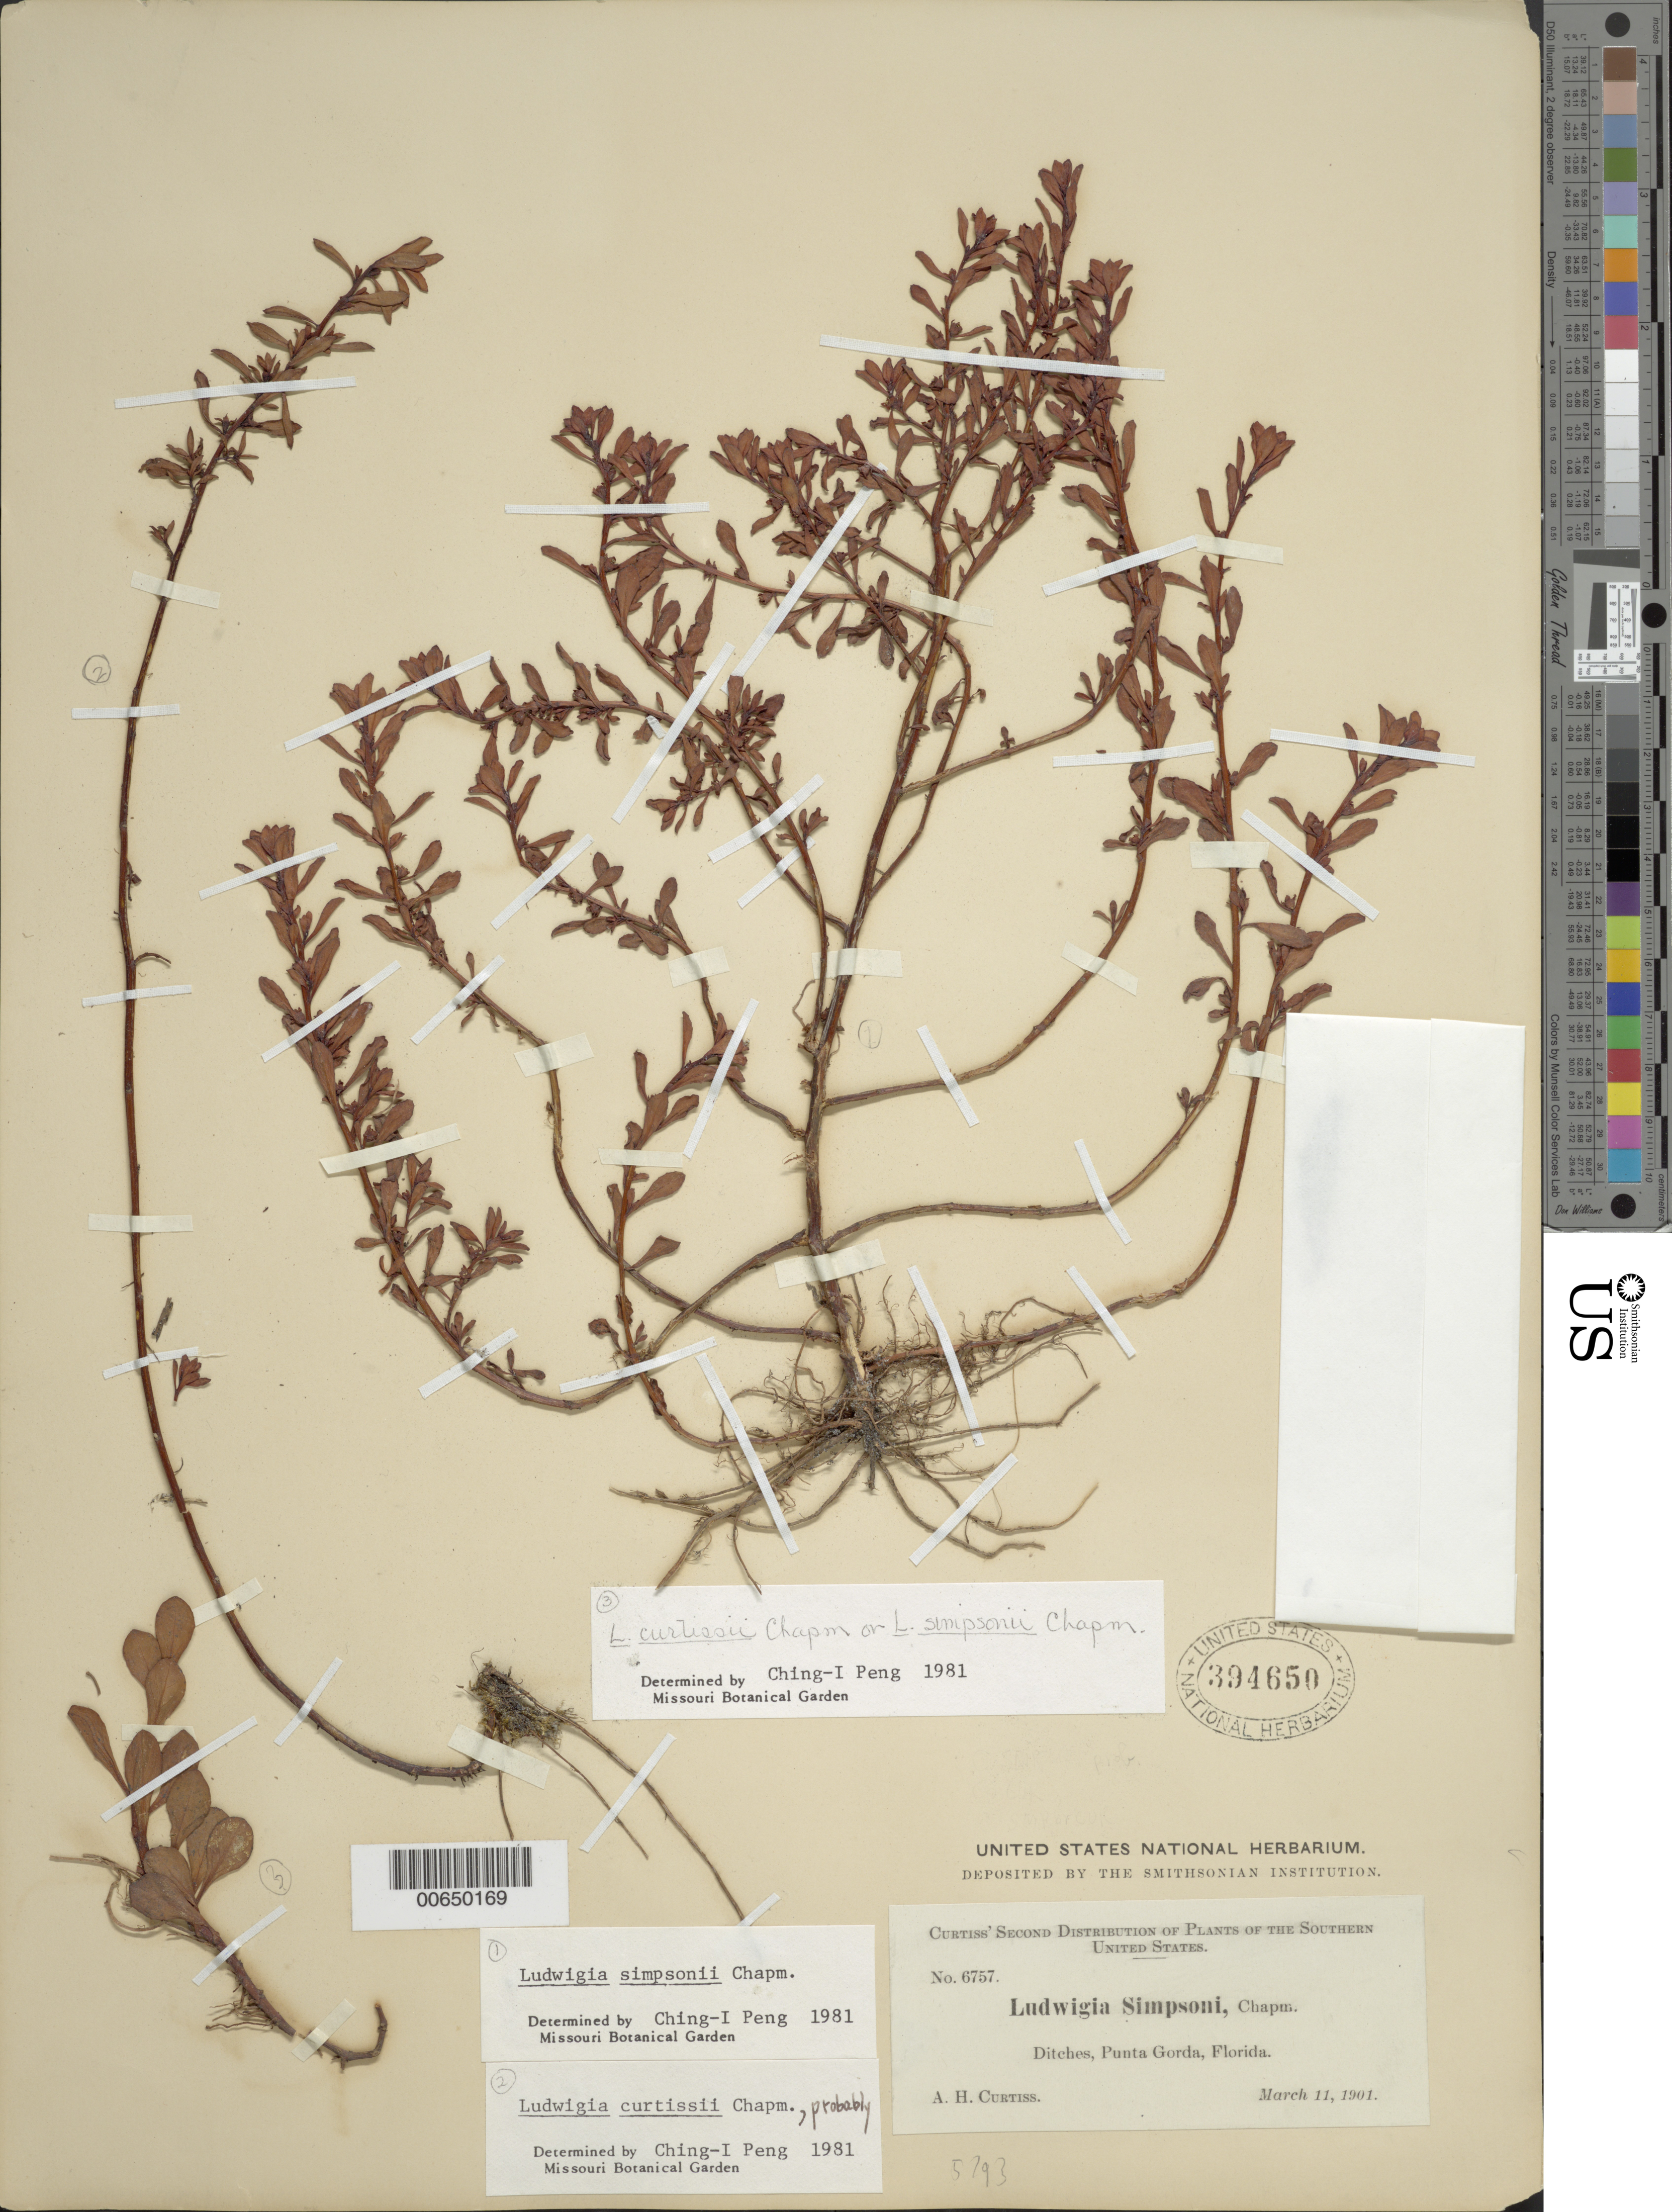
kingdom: Plantae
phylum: Tracheophyta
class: Magnoliopsida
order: Myrtales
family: Onagraceae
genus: Ludwigia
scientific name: Ludwigia simpsonii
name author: Chapm.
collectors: A. H. Curtiss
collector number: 6757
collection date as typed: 01 Mar 1915 or 03 Jan 1915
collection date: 1915-01-03 or 1915-03-01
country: United States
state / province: Florida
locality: Punta Gorda.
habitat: Ditches.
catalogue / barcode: US 394650